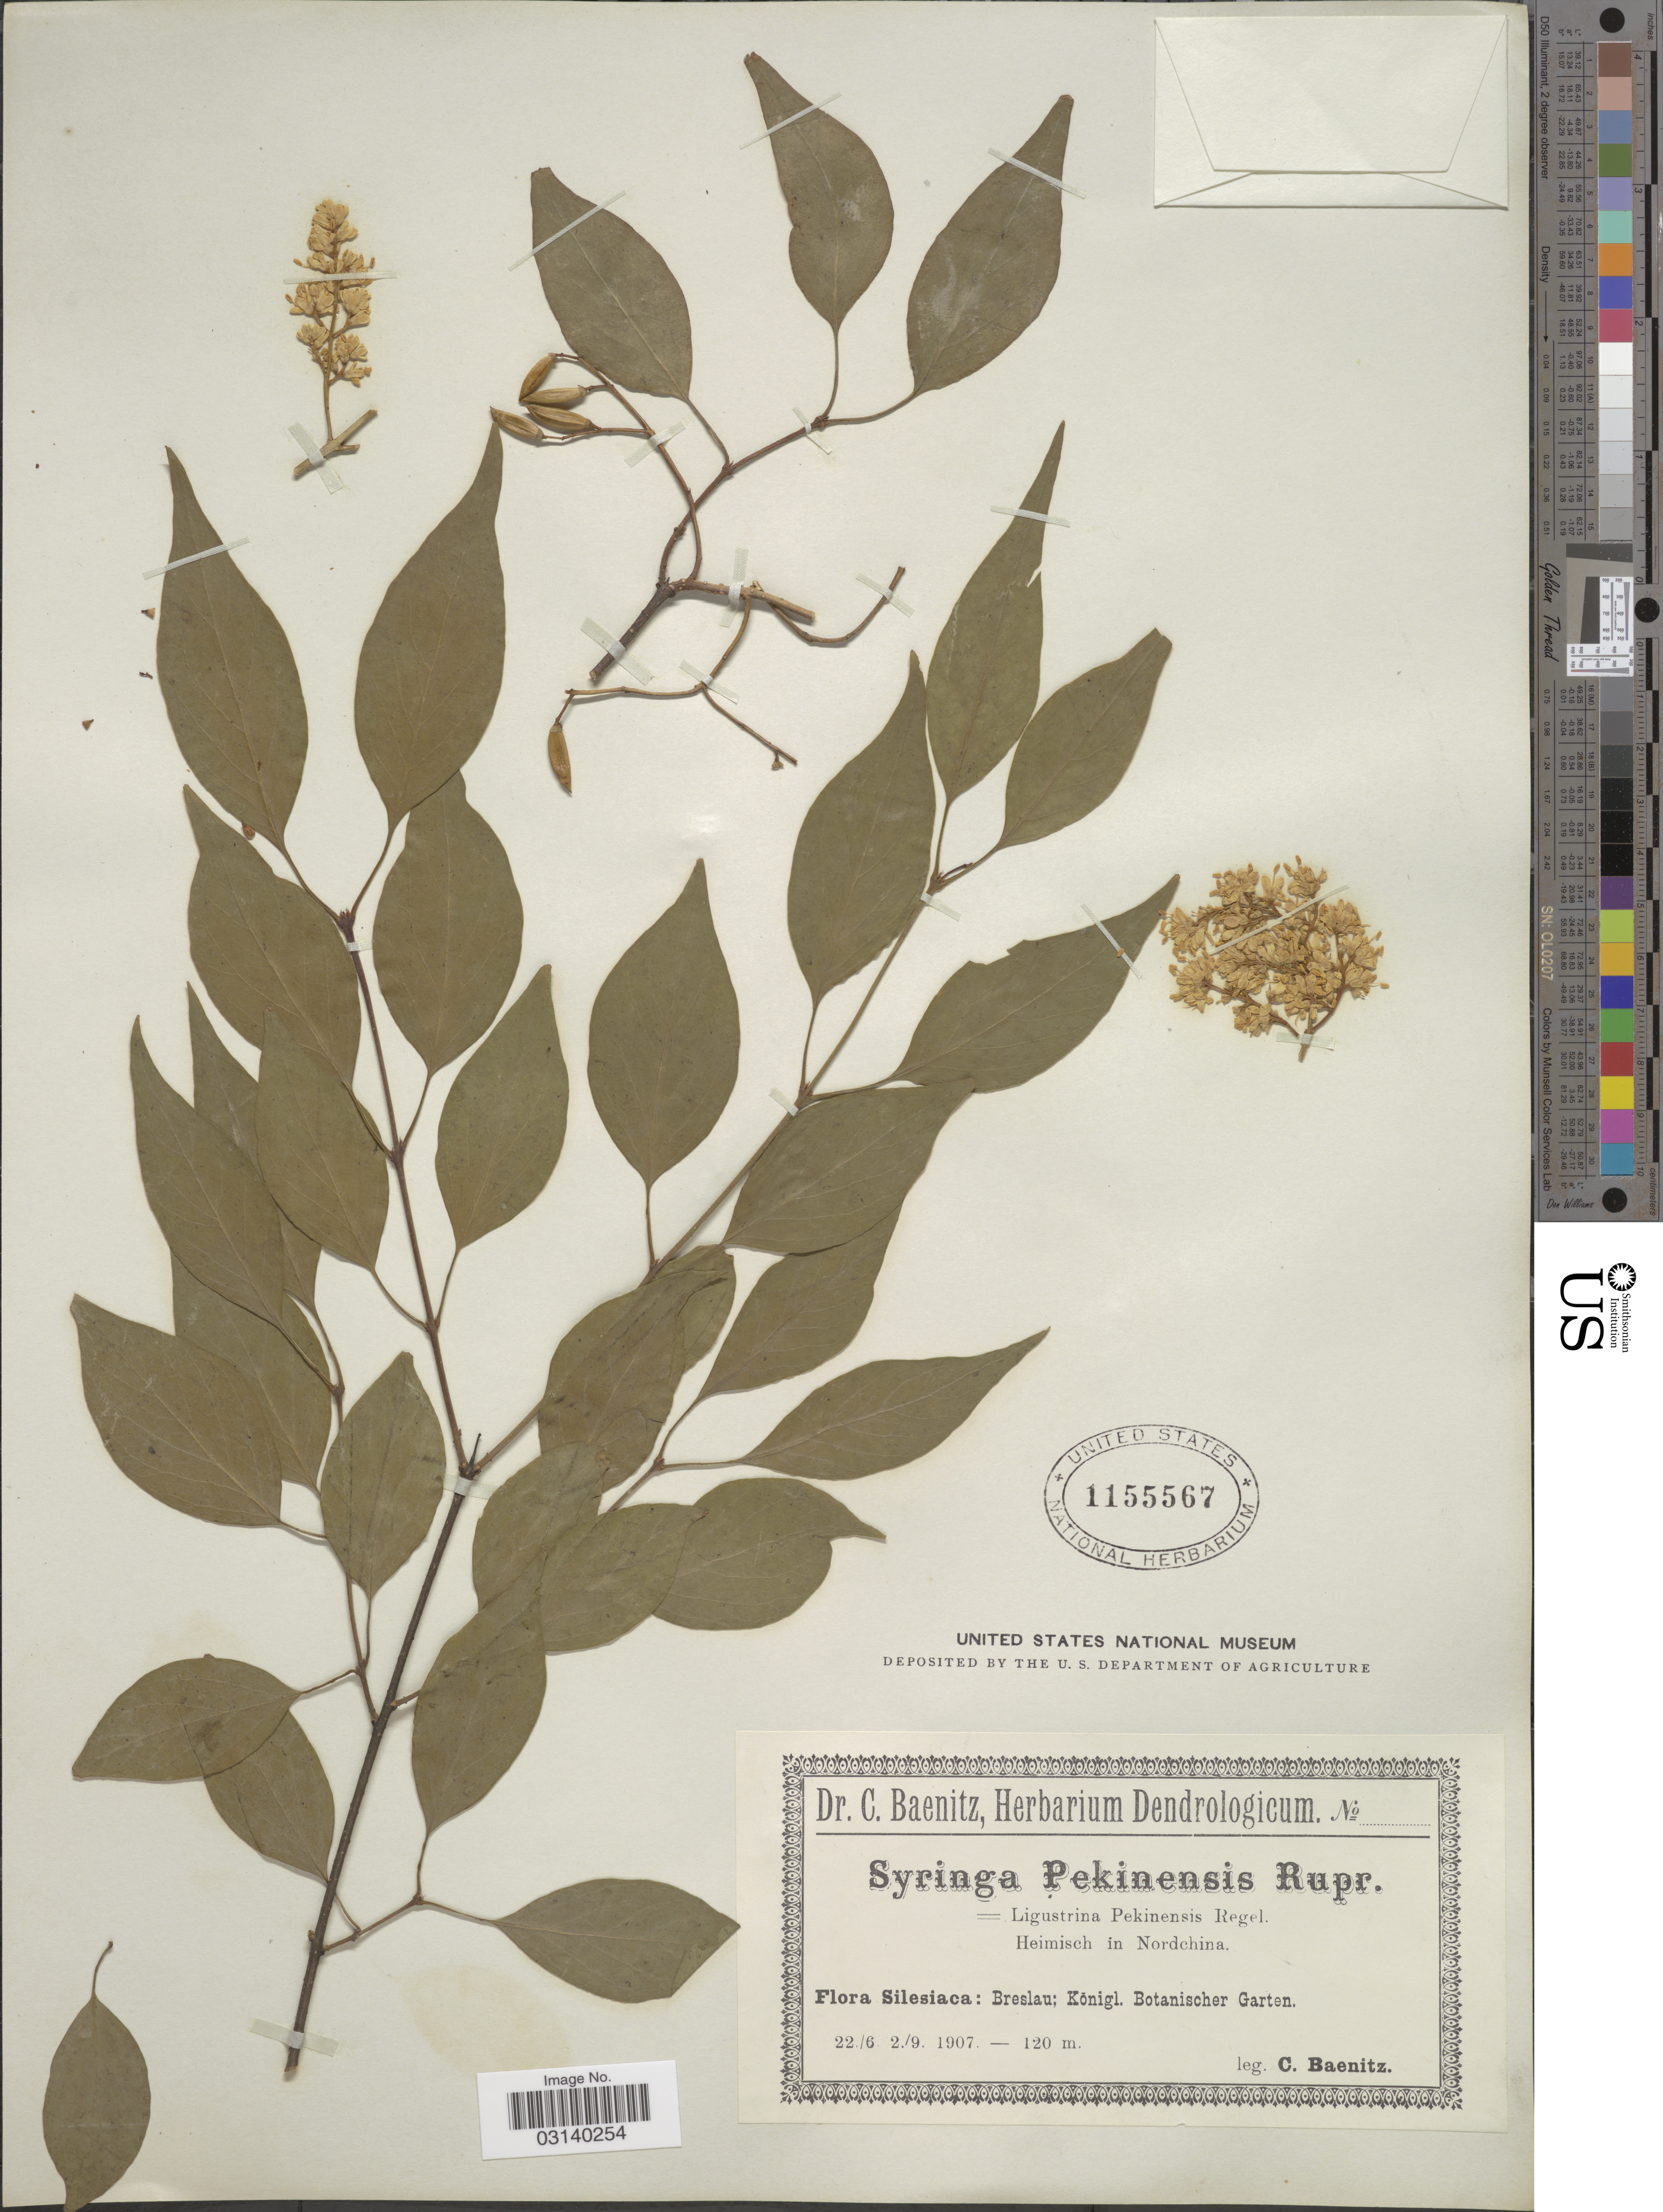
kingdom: Plantae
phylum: Tracheophyta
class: Magnoliopsida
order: Lamiales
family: Oleaceae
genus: Syringa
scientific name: Syringa pekinensis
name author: Rupr.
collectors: C. G. Baenitz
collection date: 1907-06-22/1907-09-02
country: Poland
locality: Silesiaca: Breslau; Königl. Botanischer Garten.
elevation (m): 120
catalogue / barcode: US 1155567